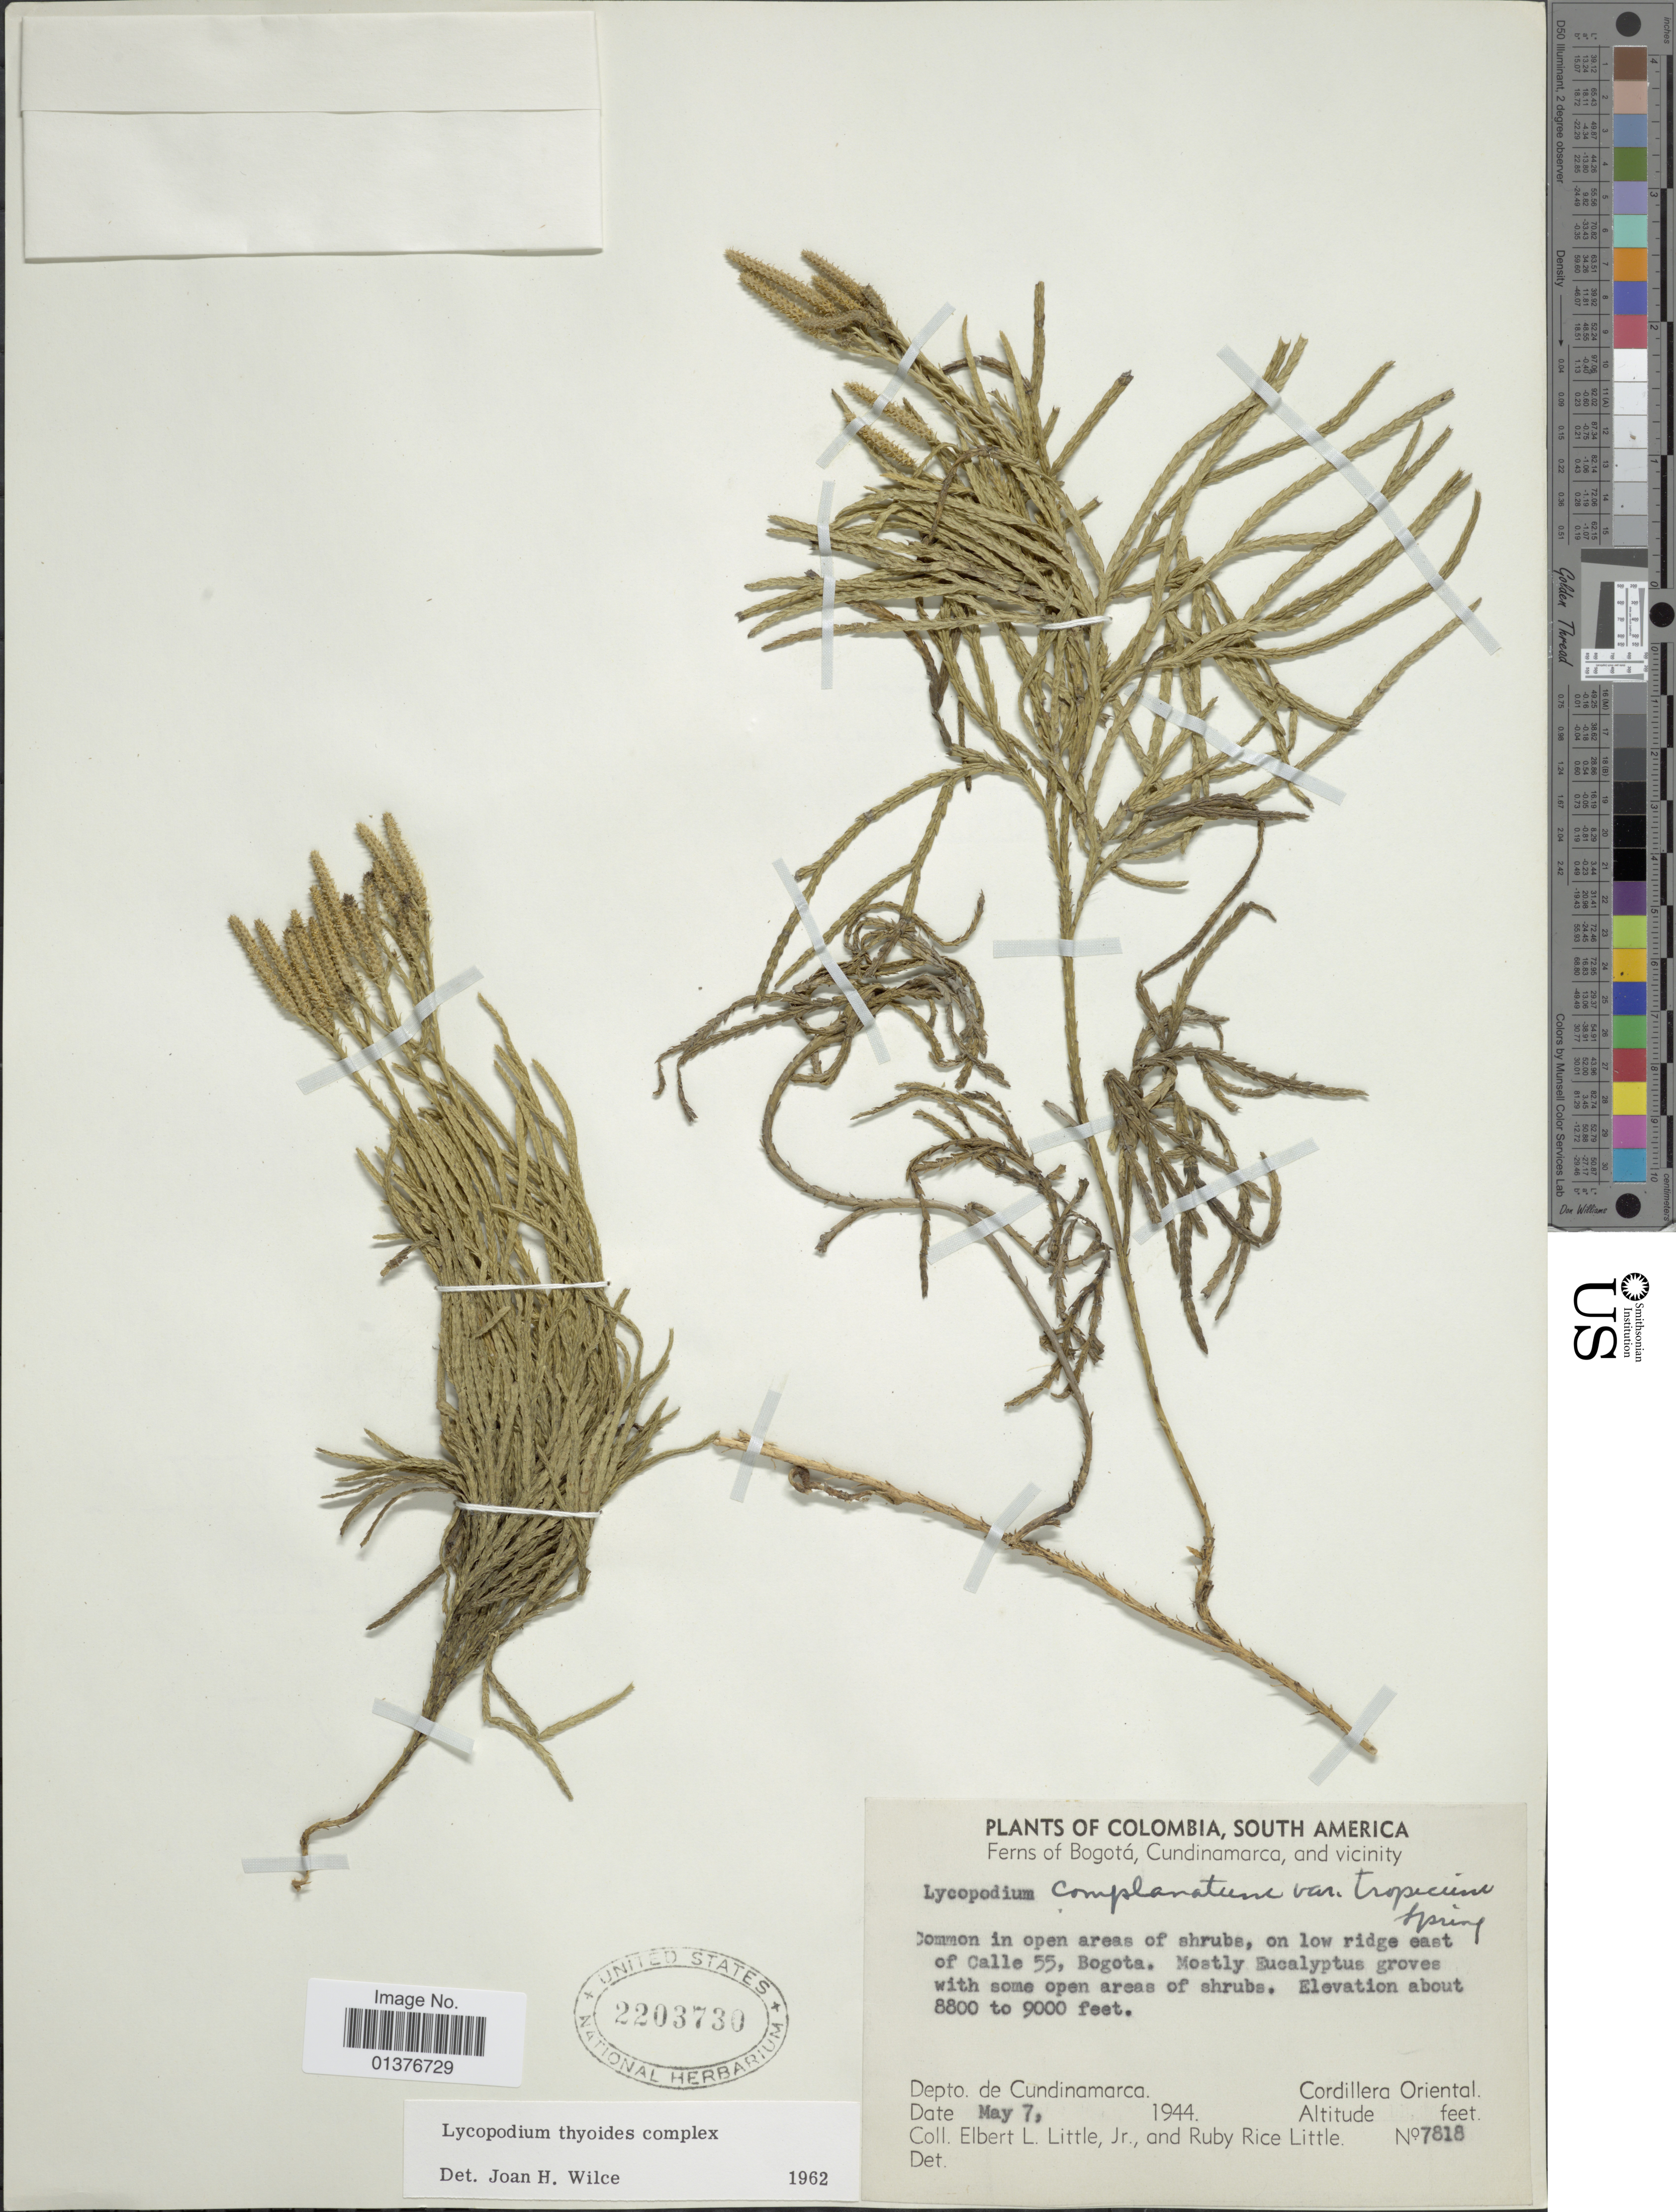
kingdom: Plantae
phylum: Tracheophyta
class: Lycopodiopsida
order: Lycopodiales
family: Lycopodiaceae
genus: Diphasiastrum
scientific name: Diphasiastrum thyoides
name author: (Humb. & Bonpl. ex Willd.) Holub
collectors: E. L. Little & R. R. Little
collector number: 7818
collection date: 1944-05-07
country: Colombia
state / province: Cundinamarca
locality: Common in open areas of shrubs, on low ridge east of Calle 55, Bogota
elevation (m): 2682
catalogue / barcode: US 2203730